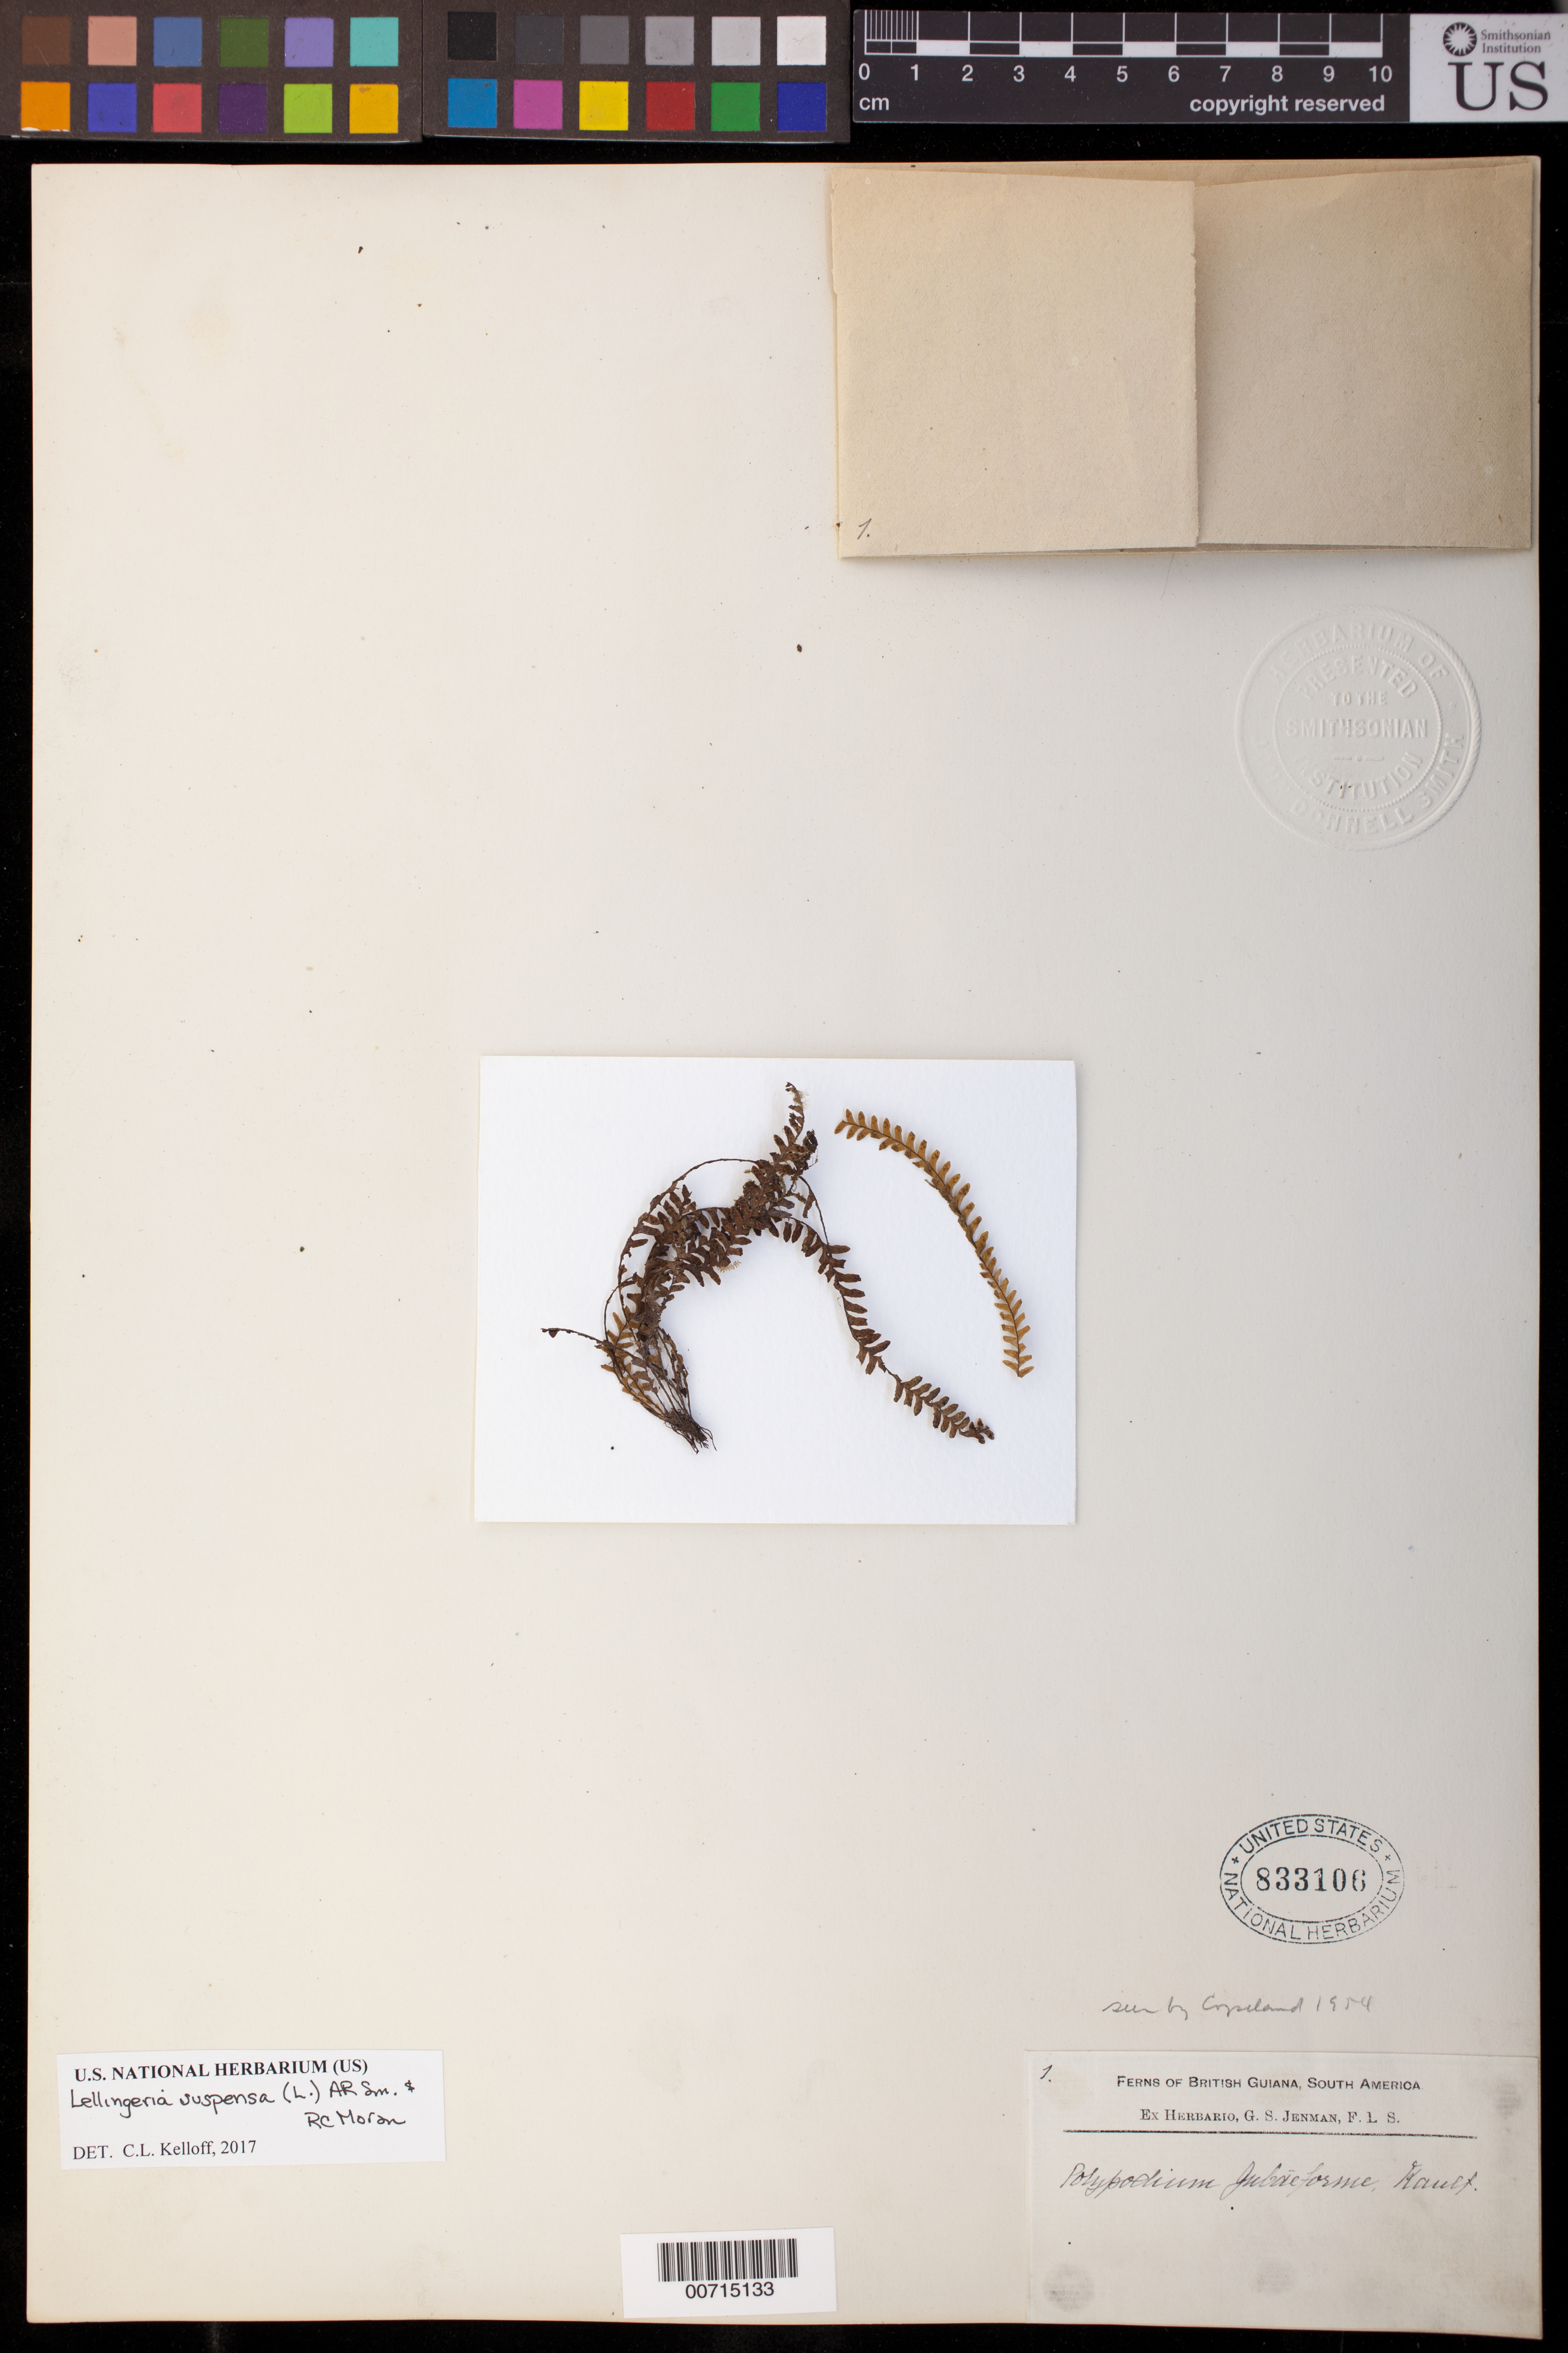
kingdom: Plantae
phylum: Tracheophyta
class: Polypodiopsida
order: Polypodiales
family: Polypodiaceae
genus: Lellingeria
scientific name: Lellingeria suspensa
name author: (L.) A.R. Sm. & R.C. Moran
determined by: Kelloff, Carol L.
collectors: G. S. Jenman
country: Guyana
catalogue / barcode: US 833106